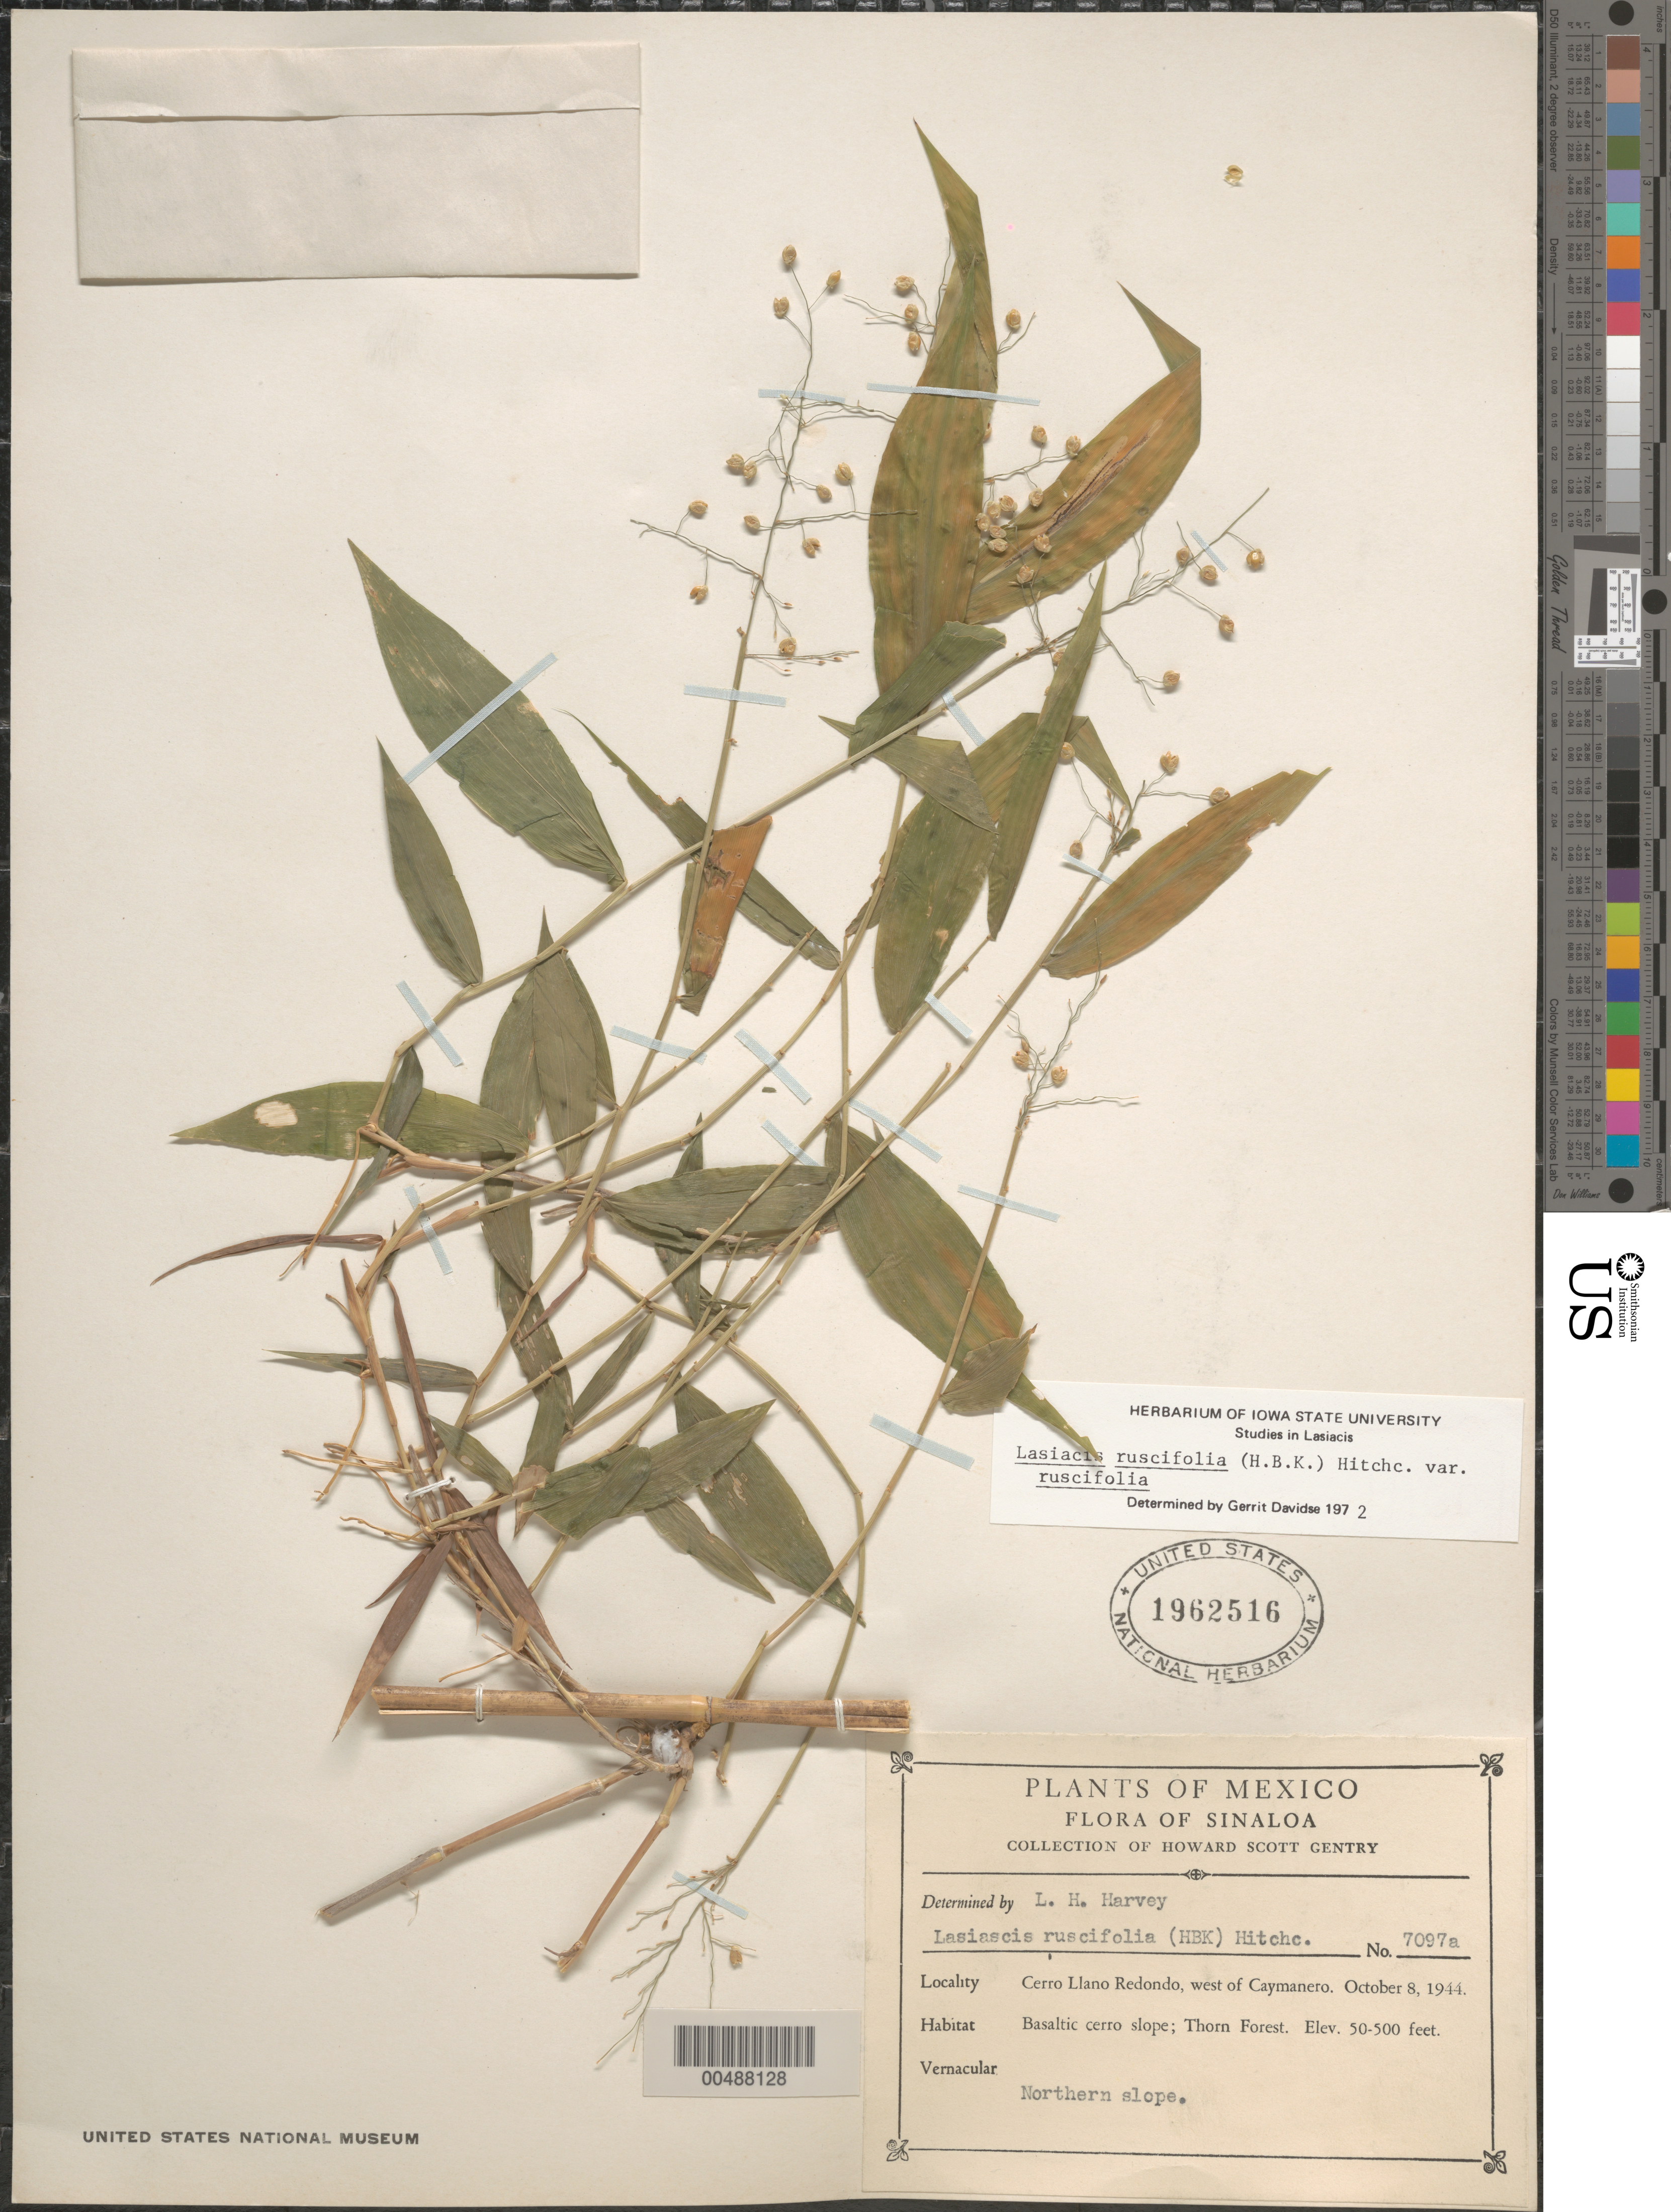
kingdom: Plantae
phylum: Tracheophyta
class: Liliopsida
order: Poales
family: Poaceae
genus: Lasiacis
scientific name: Lasiacis ruscifolia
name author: (Kunth) Hitchc.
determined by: Davidse, Gerrit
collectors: H. S. Gentry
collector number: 7097a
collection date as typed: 8 Oct 1944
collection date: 1944-10-08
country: Mexico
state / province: Sinaloa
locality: Cerro Llano Redondo, W of Caymanero, N slope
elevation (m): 15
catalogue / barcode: US 1962516